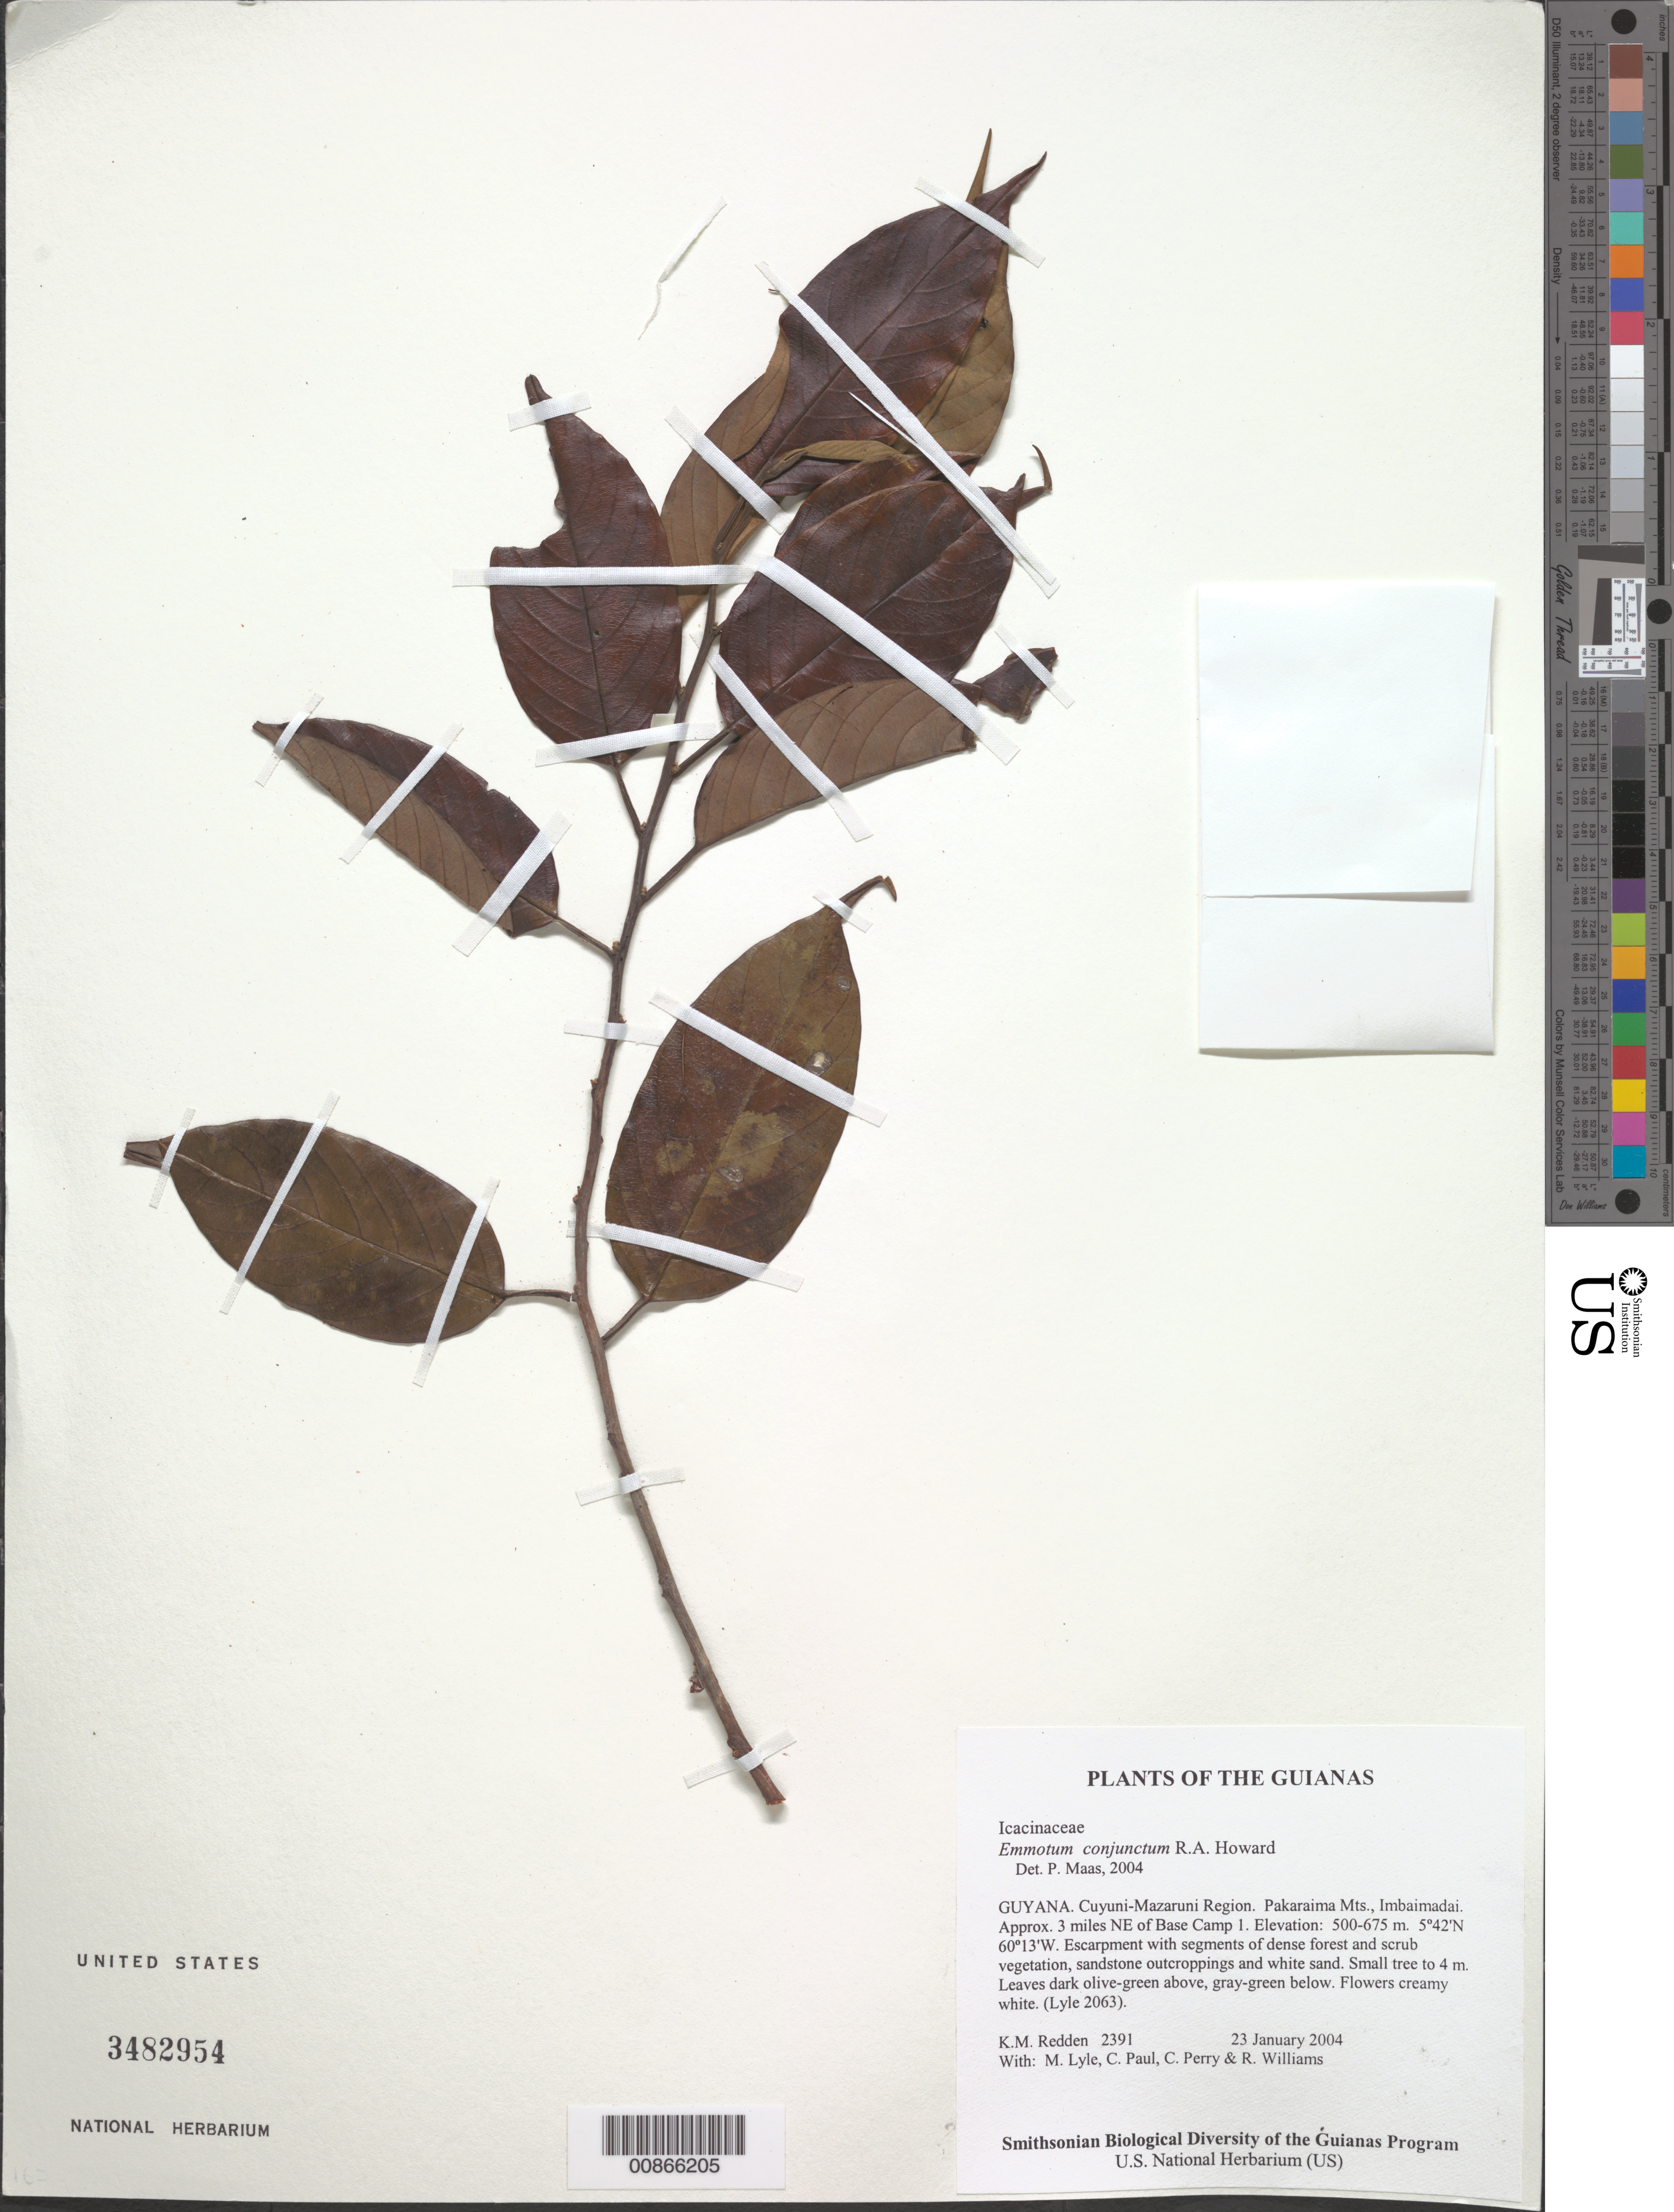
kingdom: Plantae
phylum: Tracheophyta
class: Magnoliopsida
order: Metteniusales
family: Metteniusaceae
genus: Emmotum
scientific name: Emmotum conjunctum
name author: R.A. Howard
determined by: Maas, Paul J. M.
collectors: K. M. Redden, M. Lyle, C. Paul, C. Perry & R. Williams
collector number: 2391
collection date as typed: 23 January 2004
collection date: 2004-01-23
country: Guyana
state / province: Cuyuni-Mazaruni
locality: Pakaraima Mts., Imbaimadai. Approx. 3 miles NE of Base Camp 1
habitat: Escarpment with segments of dense forest and scrub vegetation, sandstone outcroppings and white sand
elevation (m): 500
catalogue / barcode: US 3482954